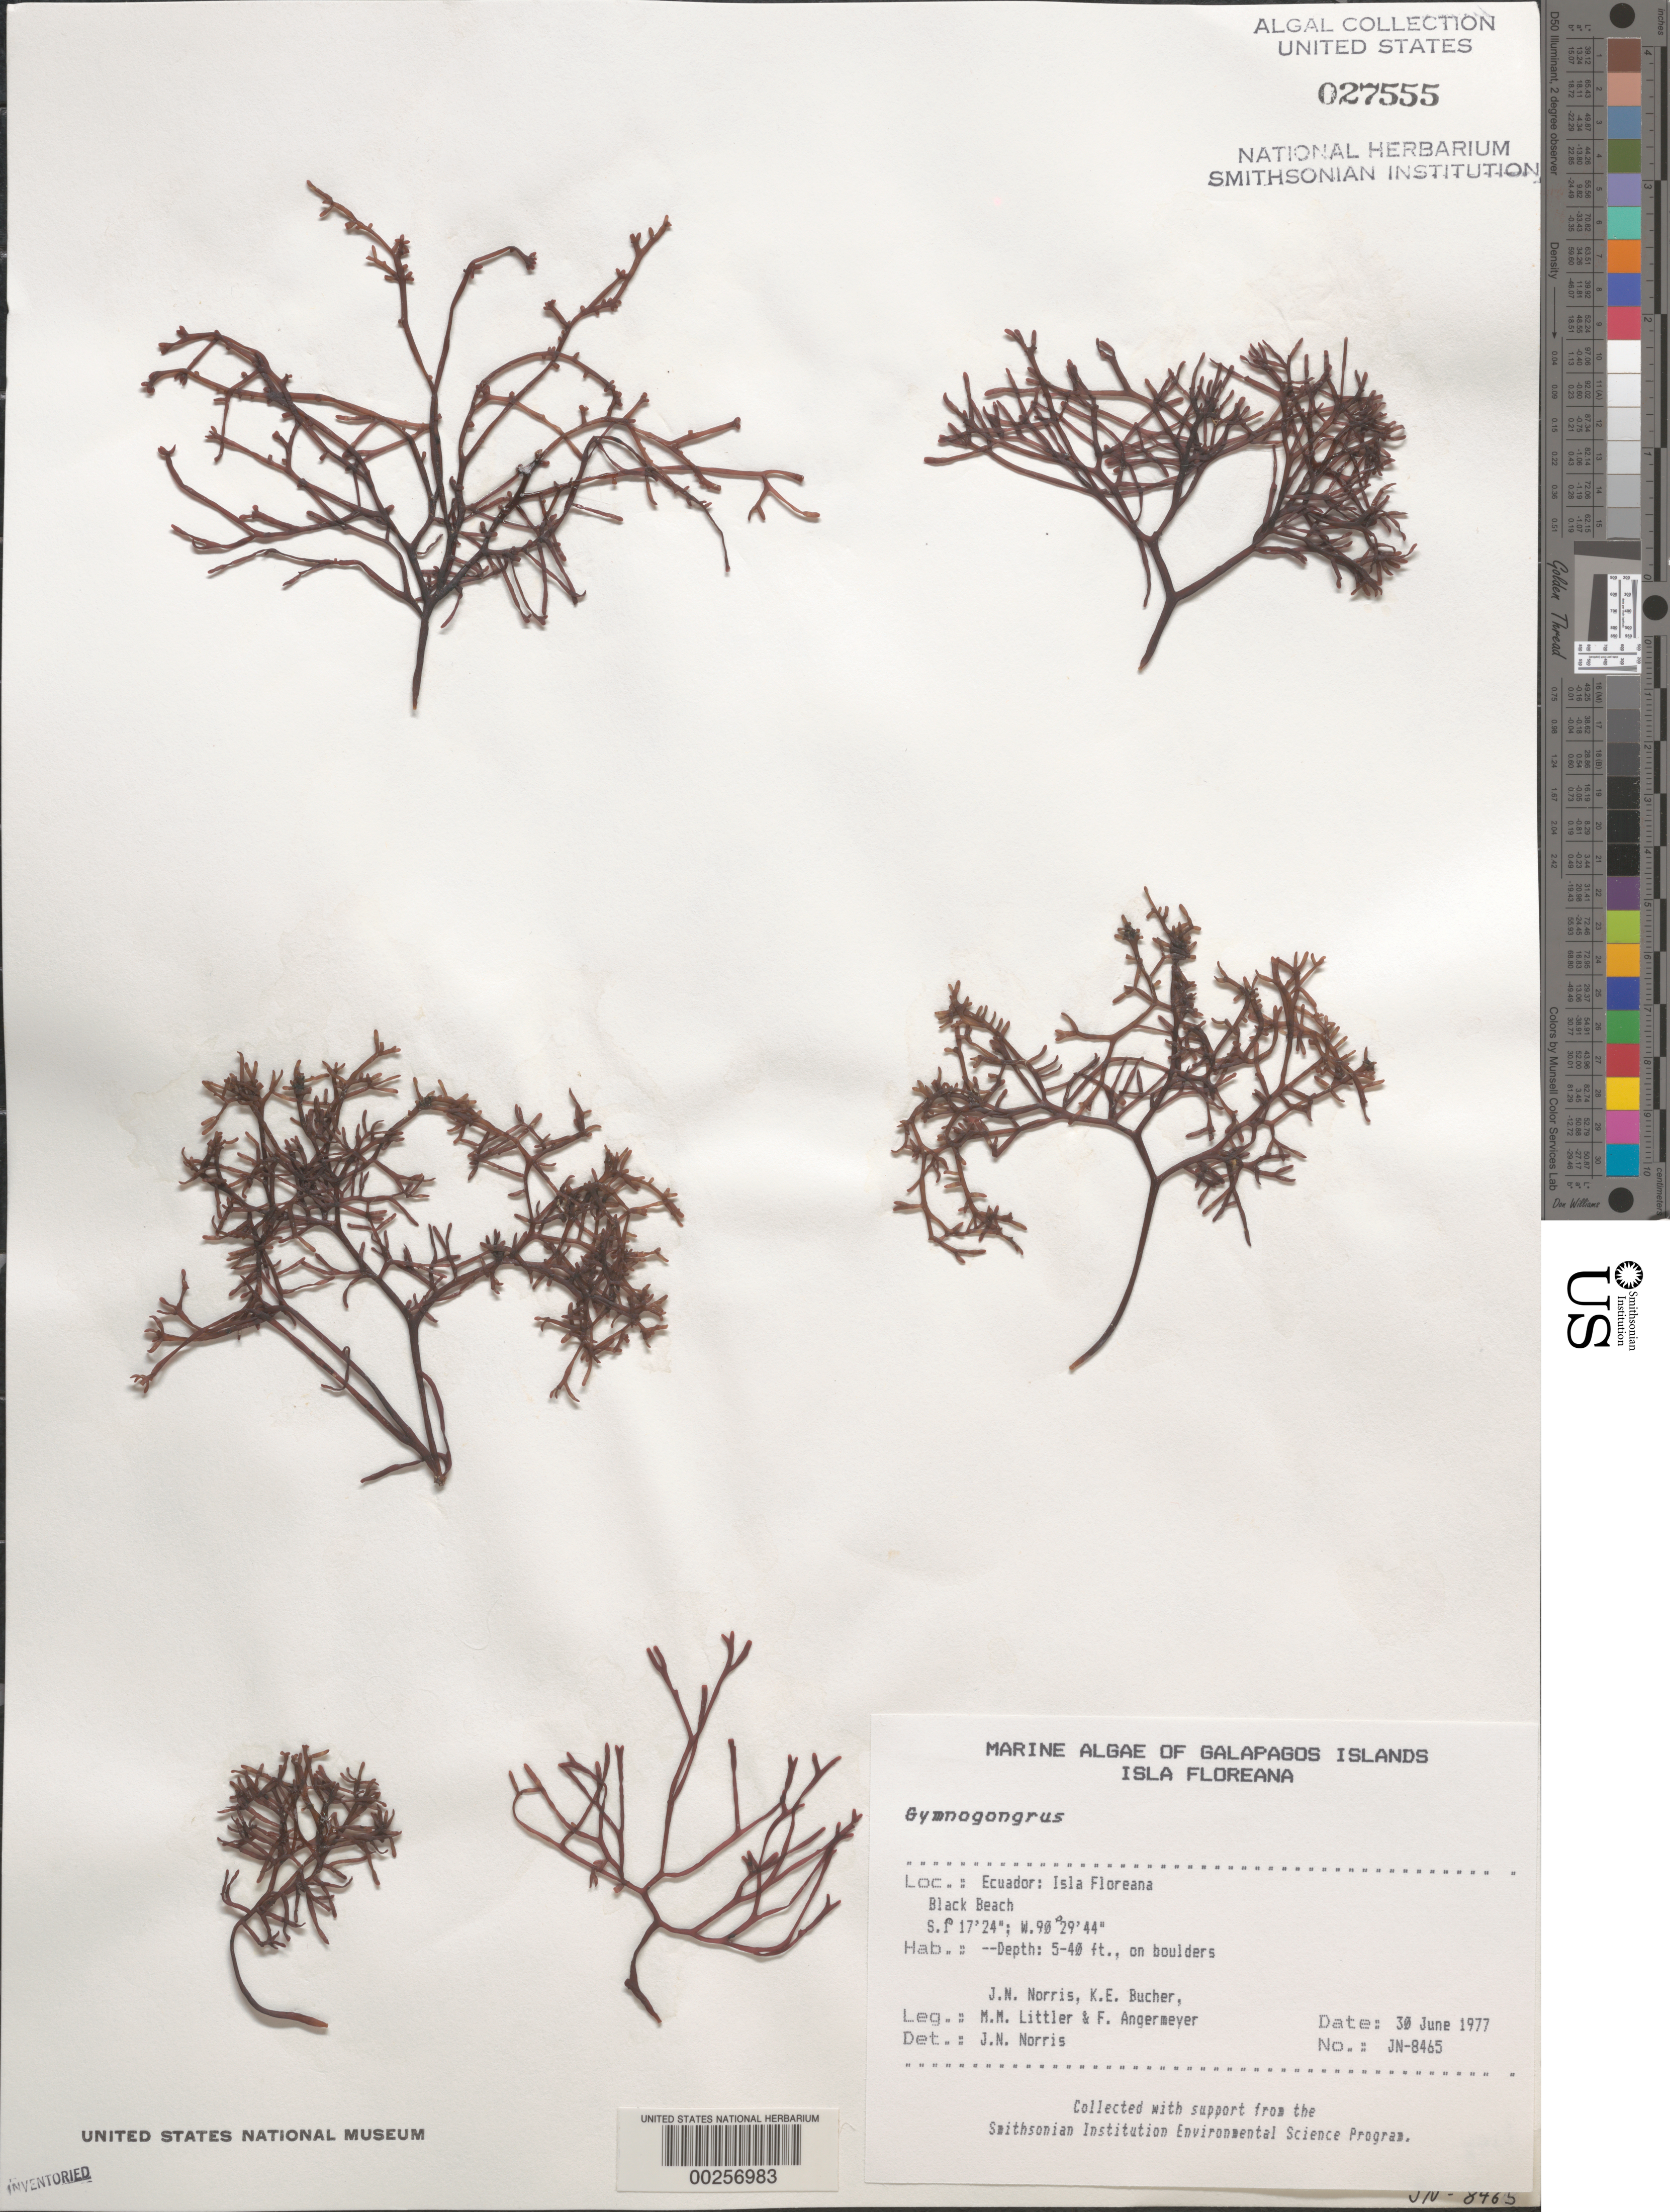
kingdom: Plantae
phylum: Rhodophyta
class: Florideophyceae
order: Gigartinales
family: Phyllophoraceae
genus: Gymnogongrus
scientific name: Gymnogongrus sp.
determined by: Norris, James N.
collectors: J. N. Norris, K. E. Bucher, M. M. Littler & F. Angermeyer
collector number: JN-8465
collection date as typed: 30 Jun 1977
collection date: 1977-06-30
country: Ecuador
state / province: Colón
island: Floreana [Charles, Santa Maria]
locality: Black Beach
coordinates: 1 17' 24" S, 90 29' 44" W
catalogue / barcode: US 27555